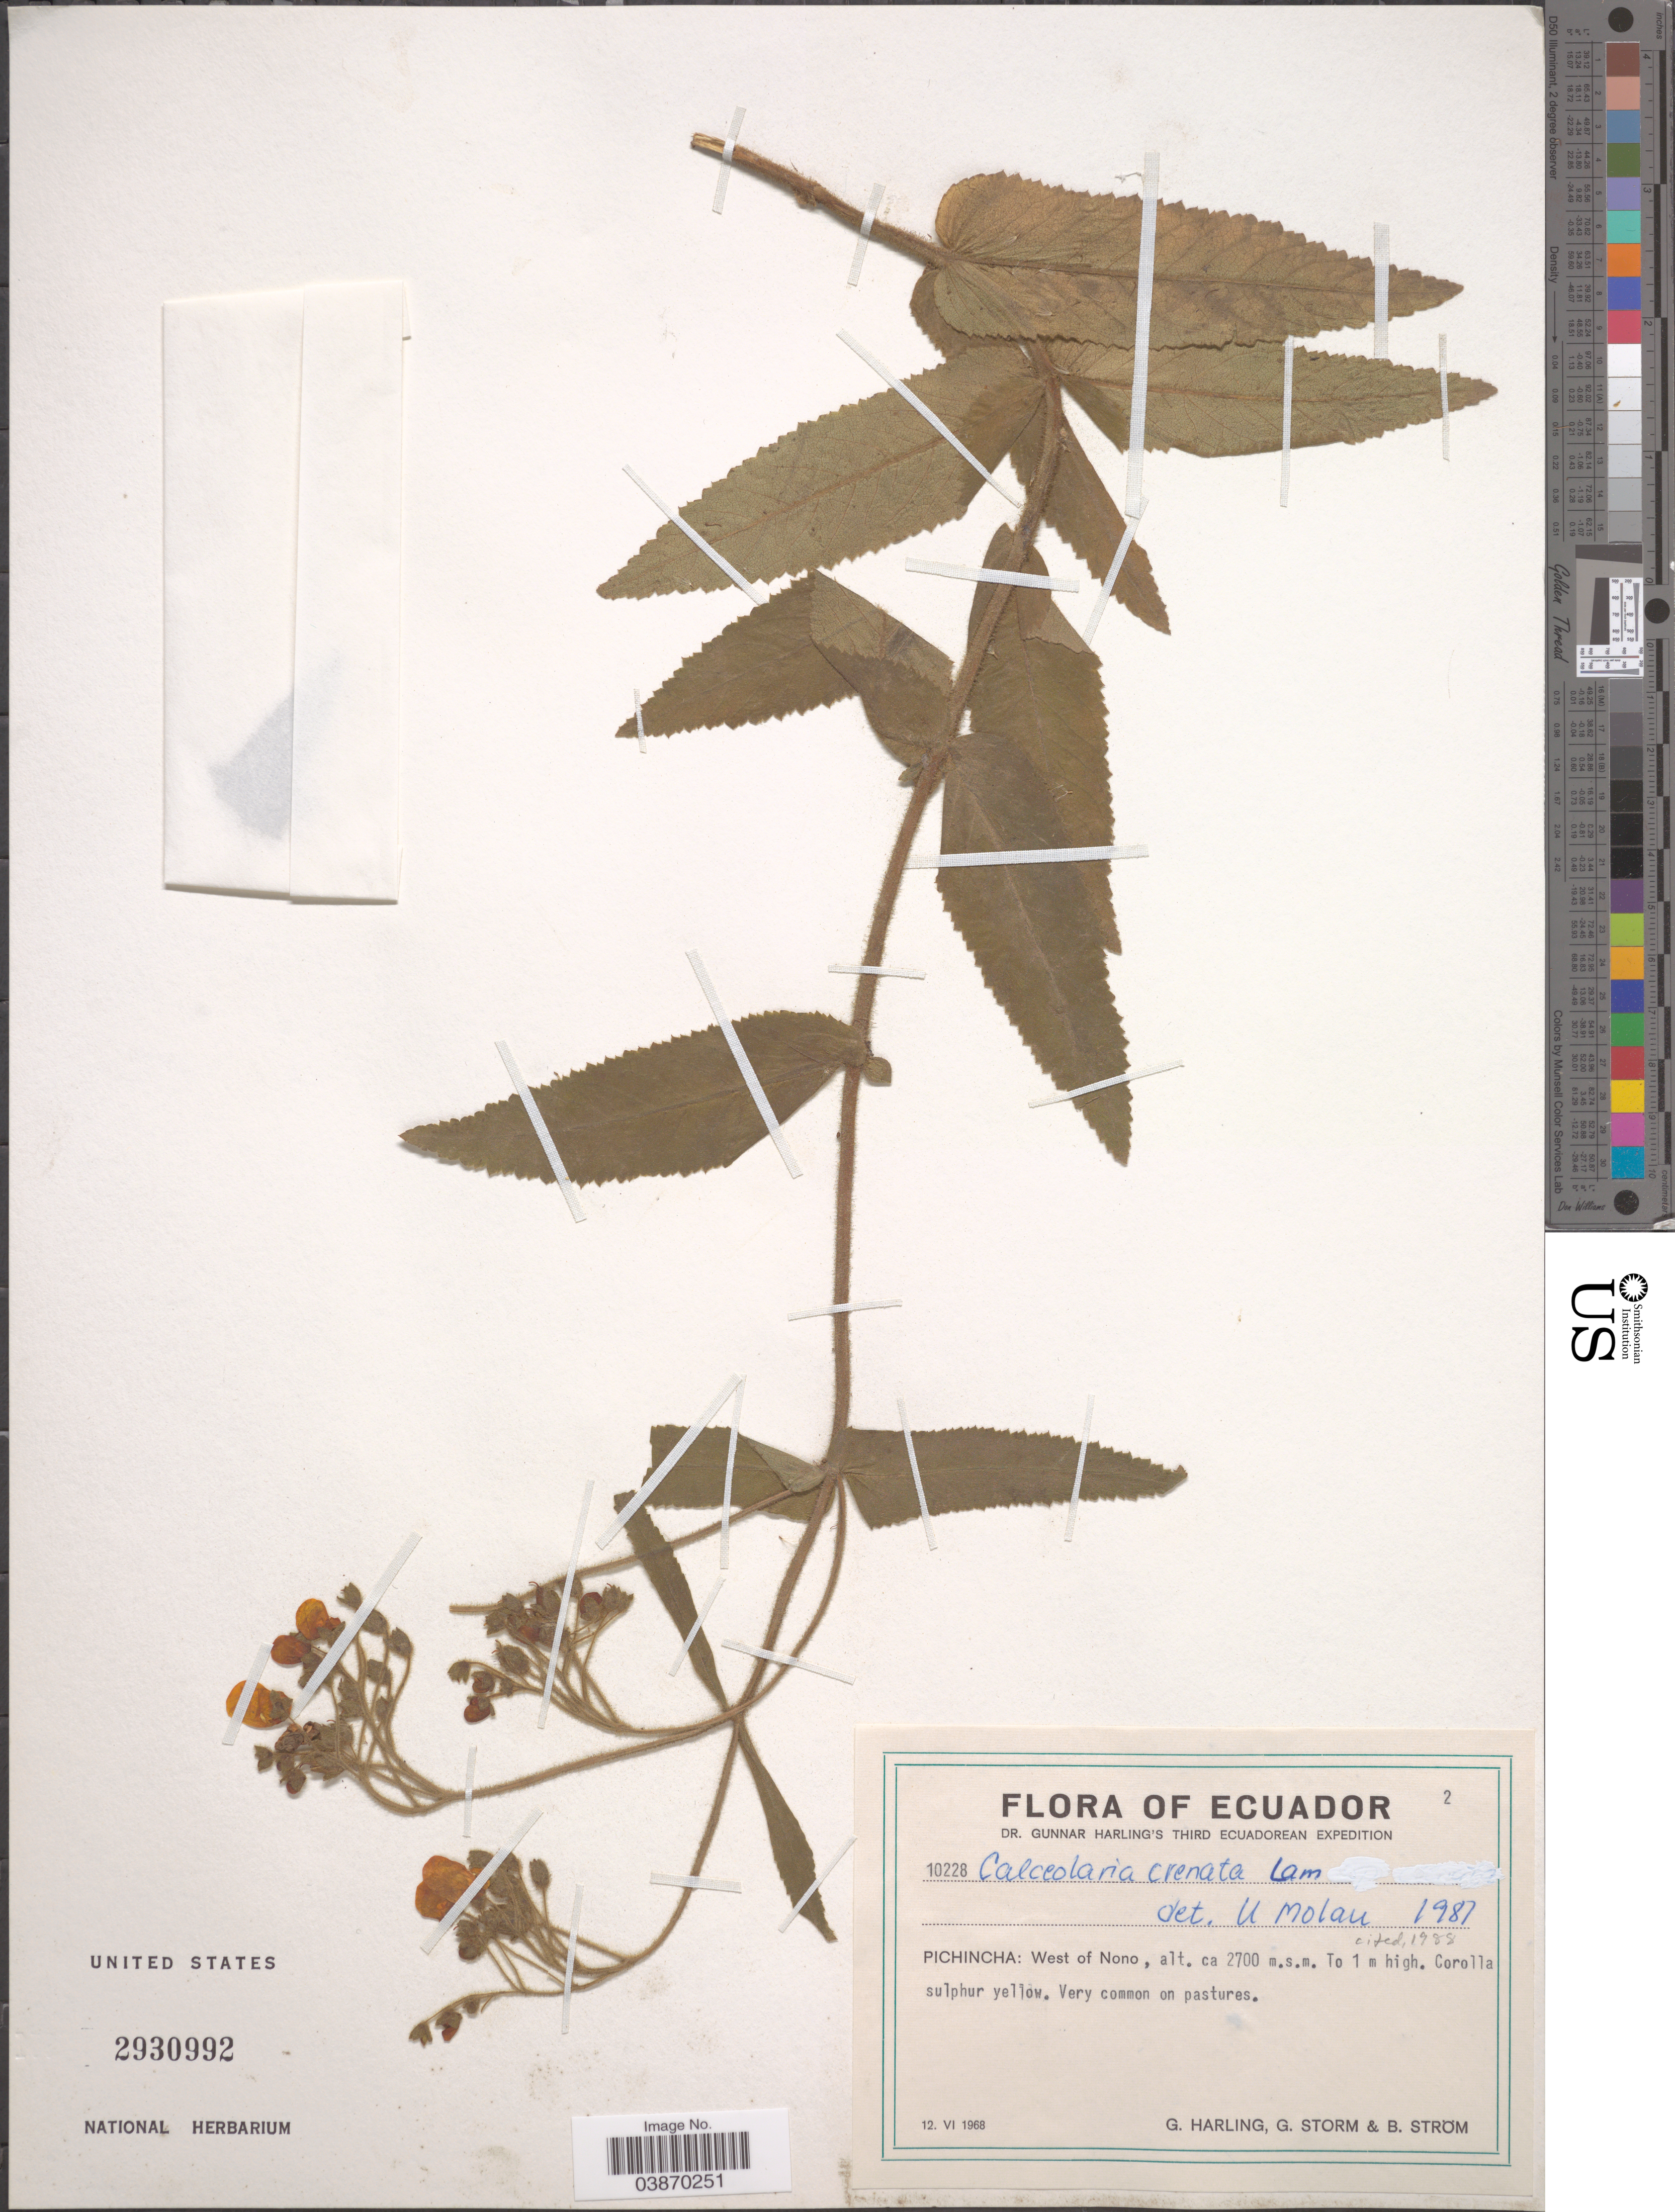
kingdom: Plantae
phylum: Tracheophyta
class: Magnoliopsida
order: Lamiales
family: Calceolariaceae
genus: Calceolaria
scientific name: Calceolaria crenata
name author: Lam.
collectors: G. Harling, G. Storm & B. Strom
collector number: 10228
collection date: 1968-06-12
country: Ecuador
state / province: Pichincha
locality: West of Nono.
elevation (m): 2700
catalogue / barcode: US 2930992